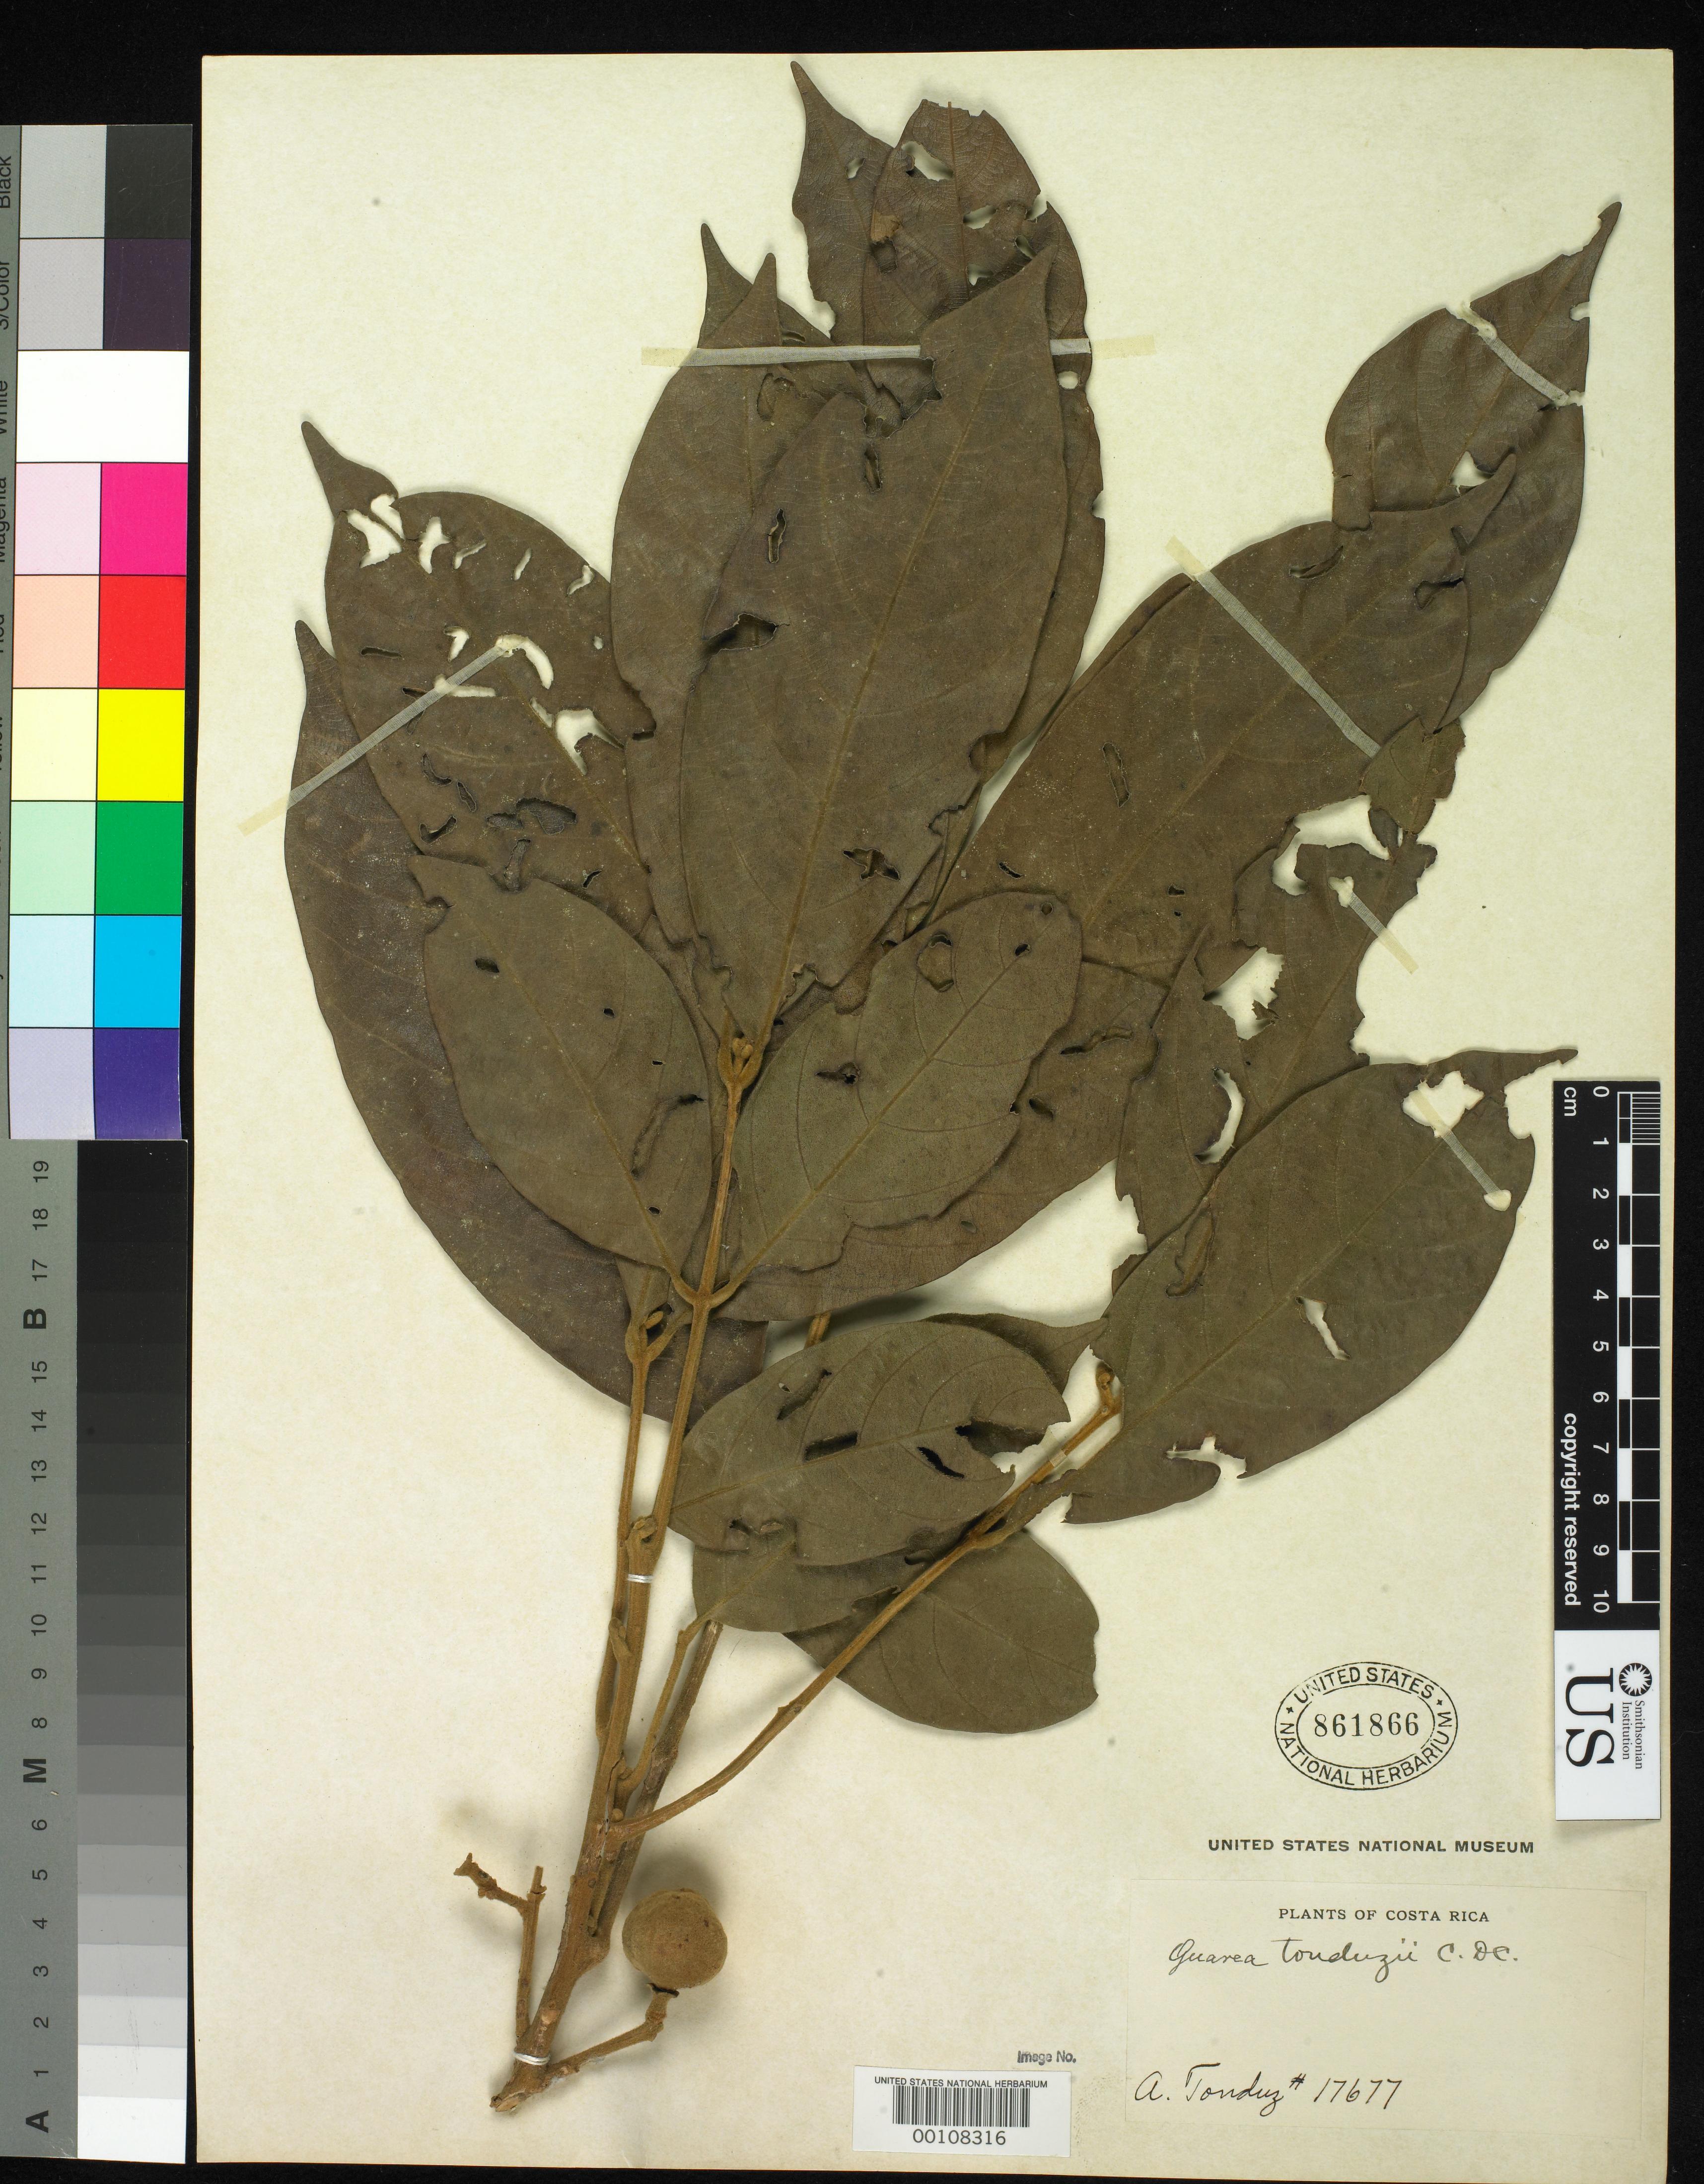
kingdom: Plantae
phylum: Tracheophyta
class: Magnoliopsida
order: Sapindales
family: Meliaceae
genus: Guarea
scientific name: Guarea tonduzii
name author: C. DC.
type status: Type Collection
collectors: A. Tonduz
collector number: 17677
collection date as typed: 09 May 1913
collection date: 1913-05-09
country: Costa Rica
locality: Collines de Tremedal pres San Ramon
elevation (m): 1200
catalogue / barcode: US 861866